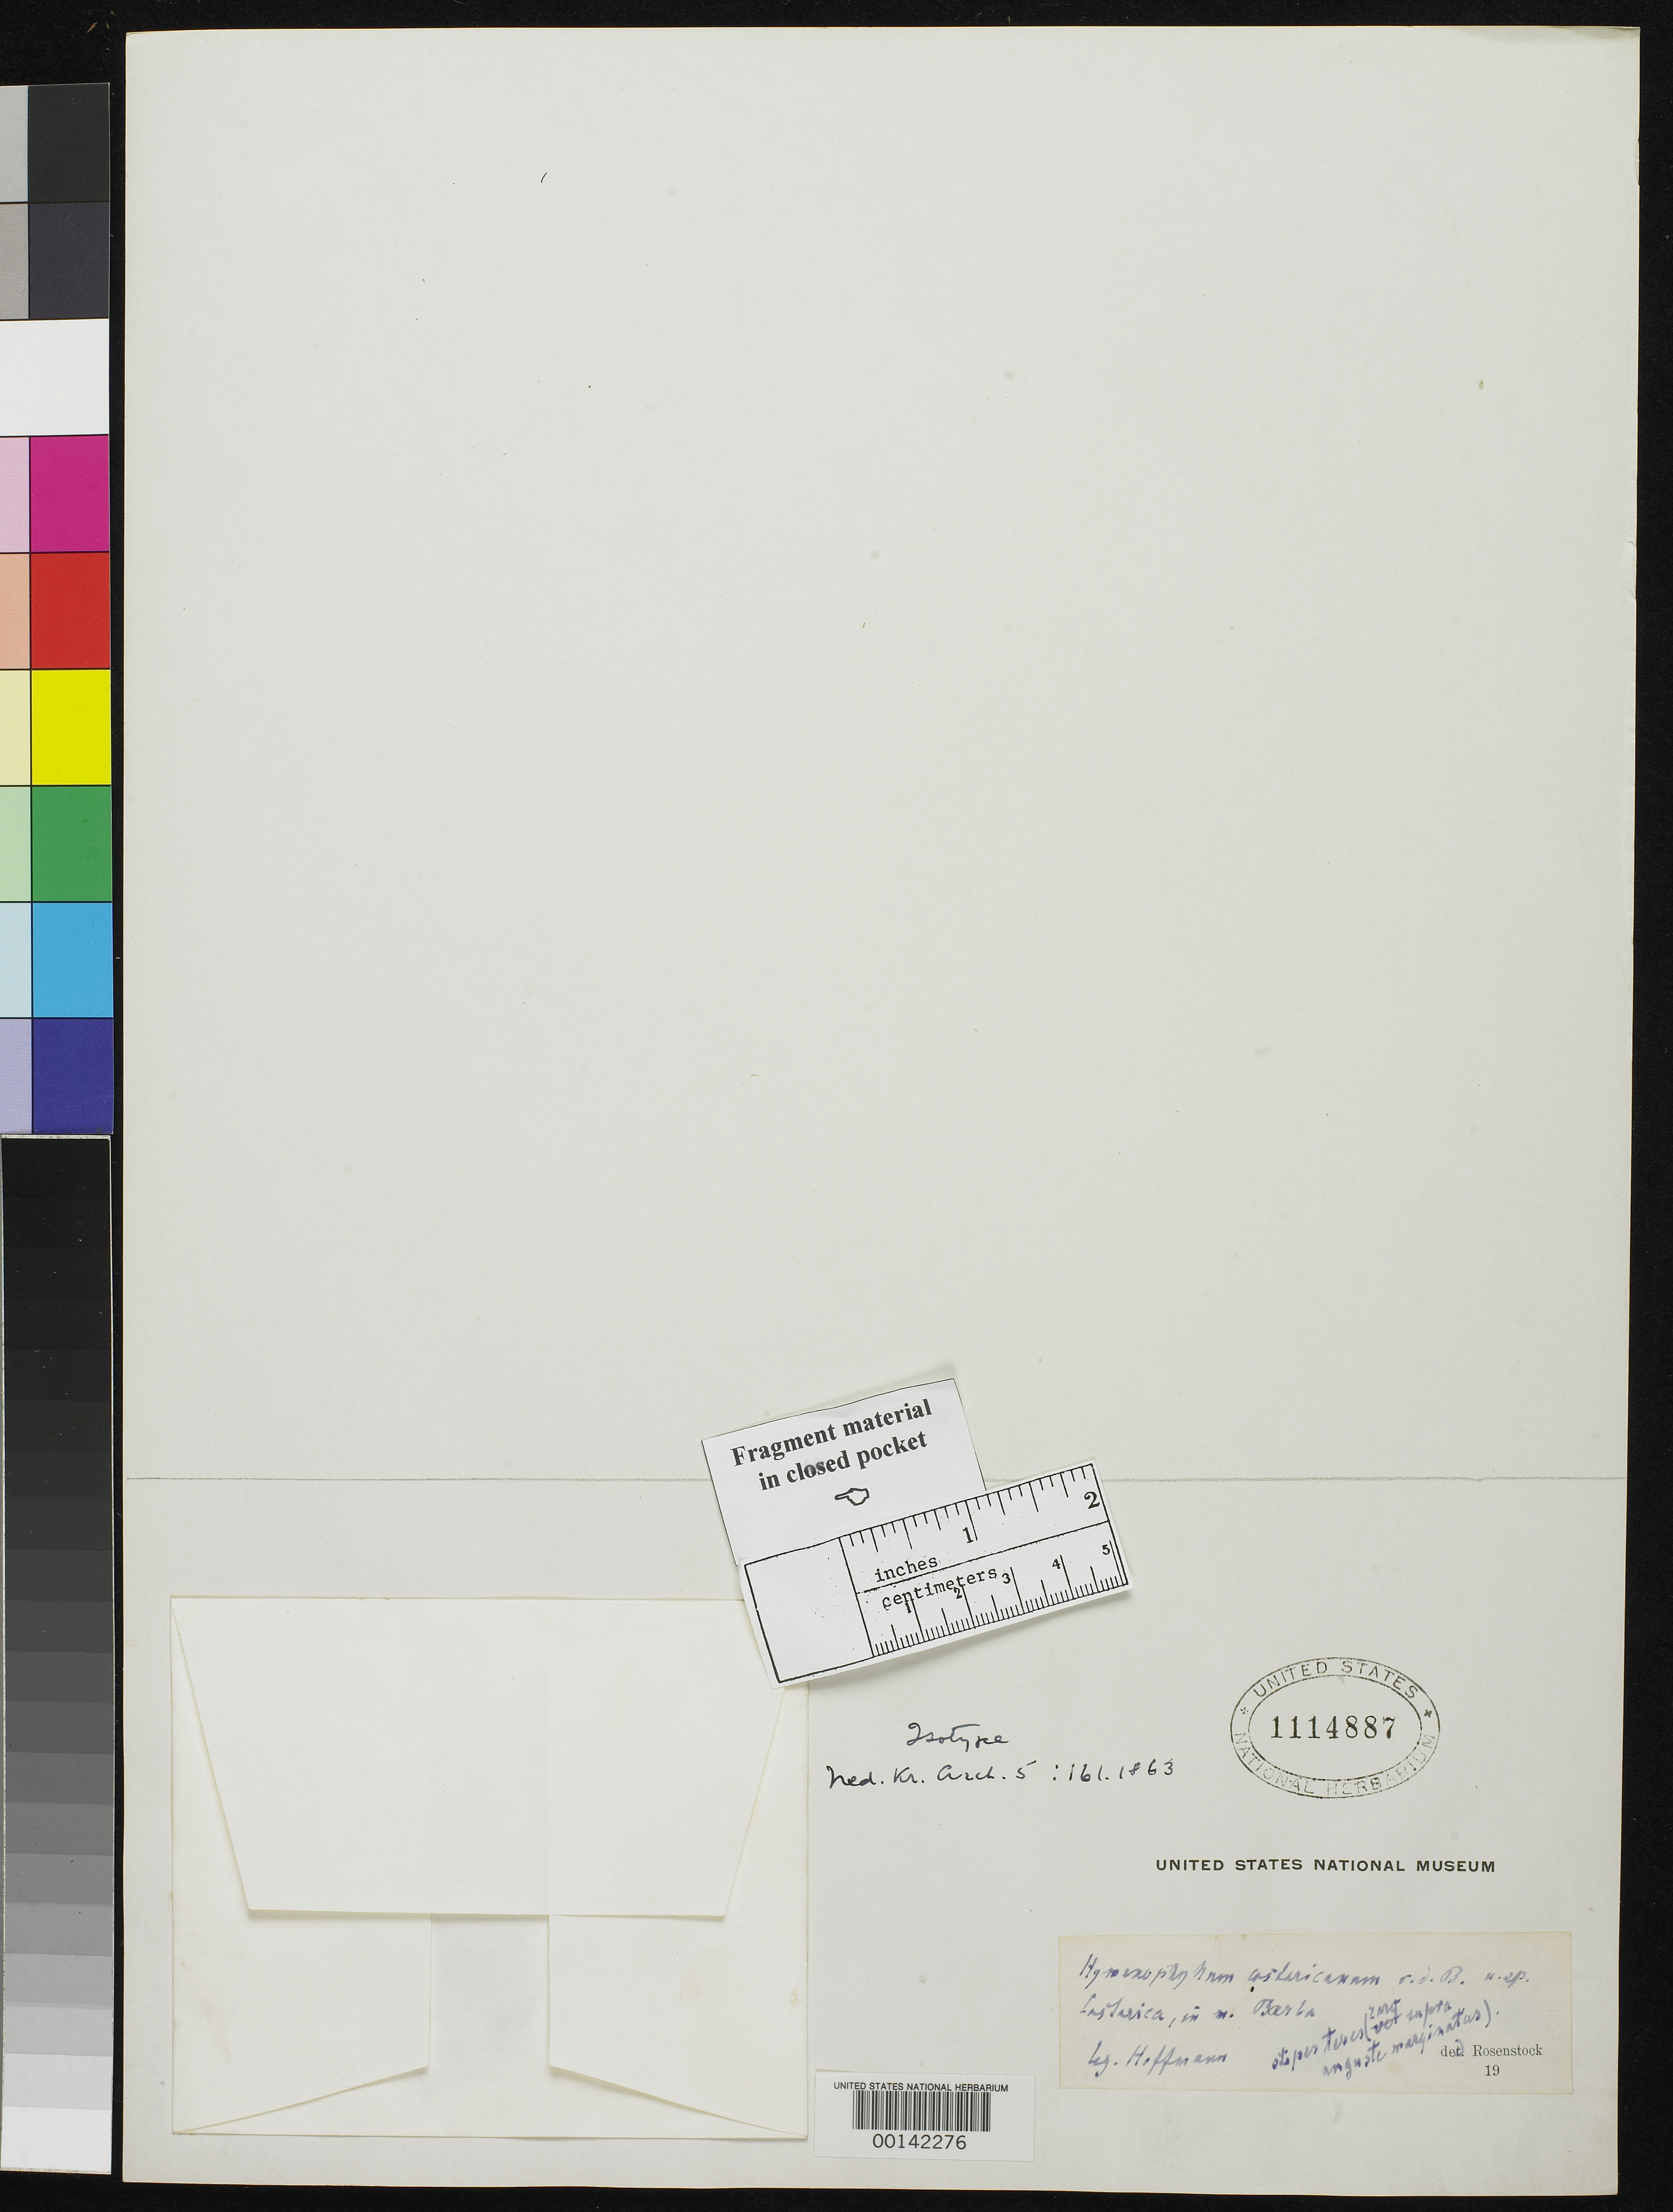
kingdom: Plantae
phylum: Tracheophyta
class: Polypodiopsida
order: Hymenophyllales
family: Hymenophyllaceae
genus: Hymenophyllum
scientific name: Hymenophyllum costaricanum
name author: Bosch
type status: Type Fragment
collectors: -- Hoffman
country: Costa Rica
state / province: Heredia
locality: Barba.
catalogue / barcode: US 1114887